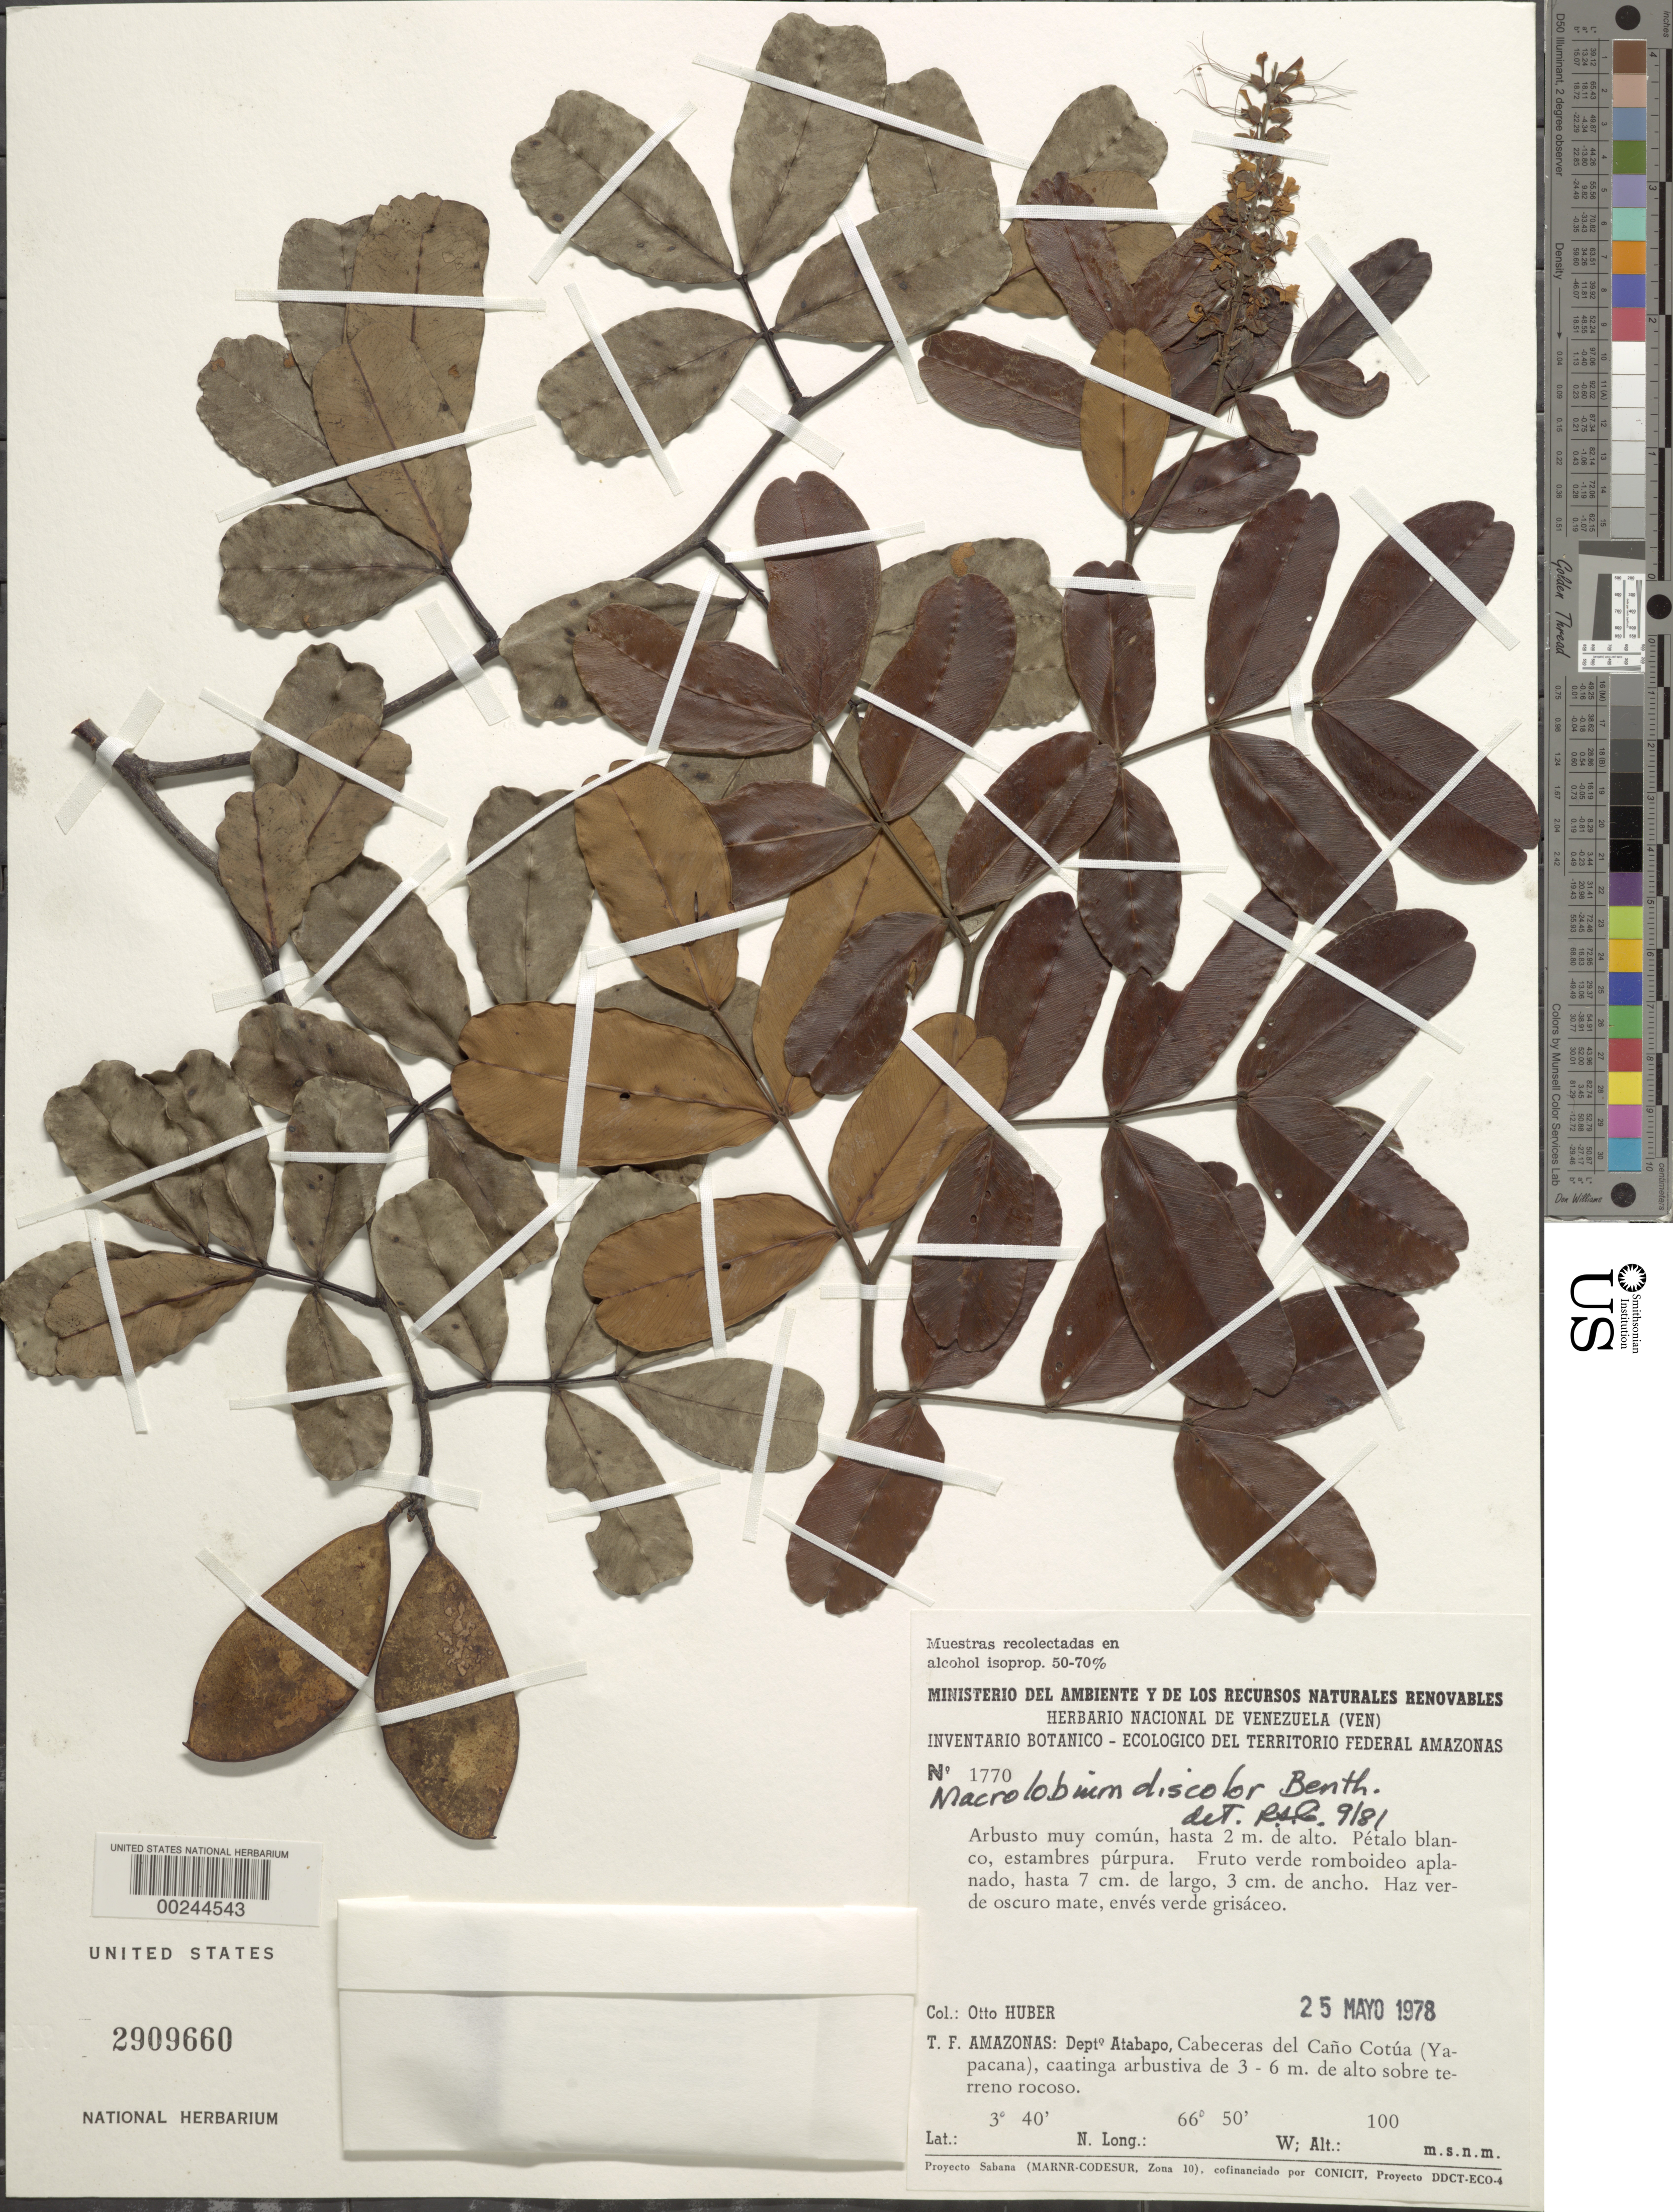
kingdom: Plantae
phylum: Tracheophyta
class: Magnoliopsida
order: Fabales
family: Fabaceae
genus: Macrolobium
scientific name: Macrolobium discolor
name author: Benth.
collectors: O. Huber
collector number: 1770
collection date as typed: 25 May 1978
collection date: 1978-05-25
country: Venezuela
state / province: Amazonas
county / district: Atabapo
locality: Cabeceras del Cano Cotua (yapacana)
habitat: Shrubby caatinga 3-6m high over rocky ground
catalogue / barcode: US 2909660